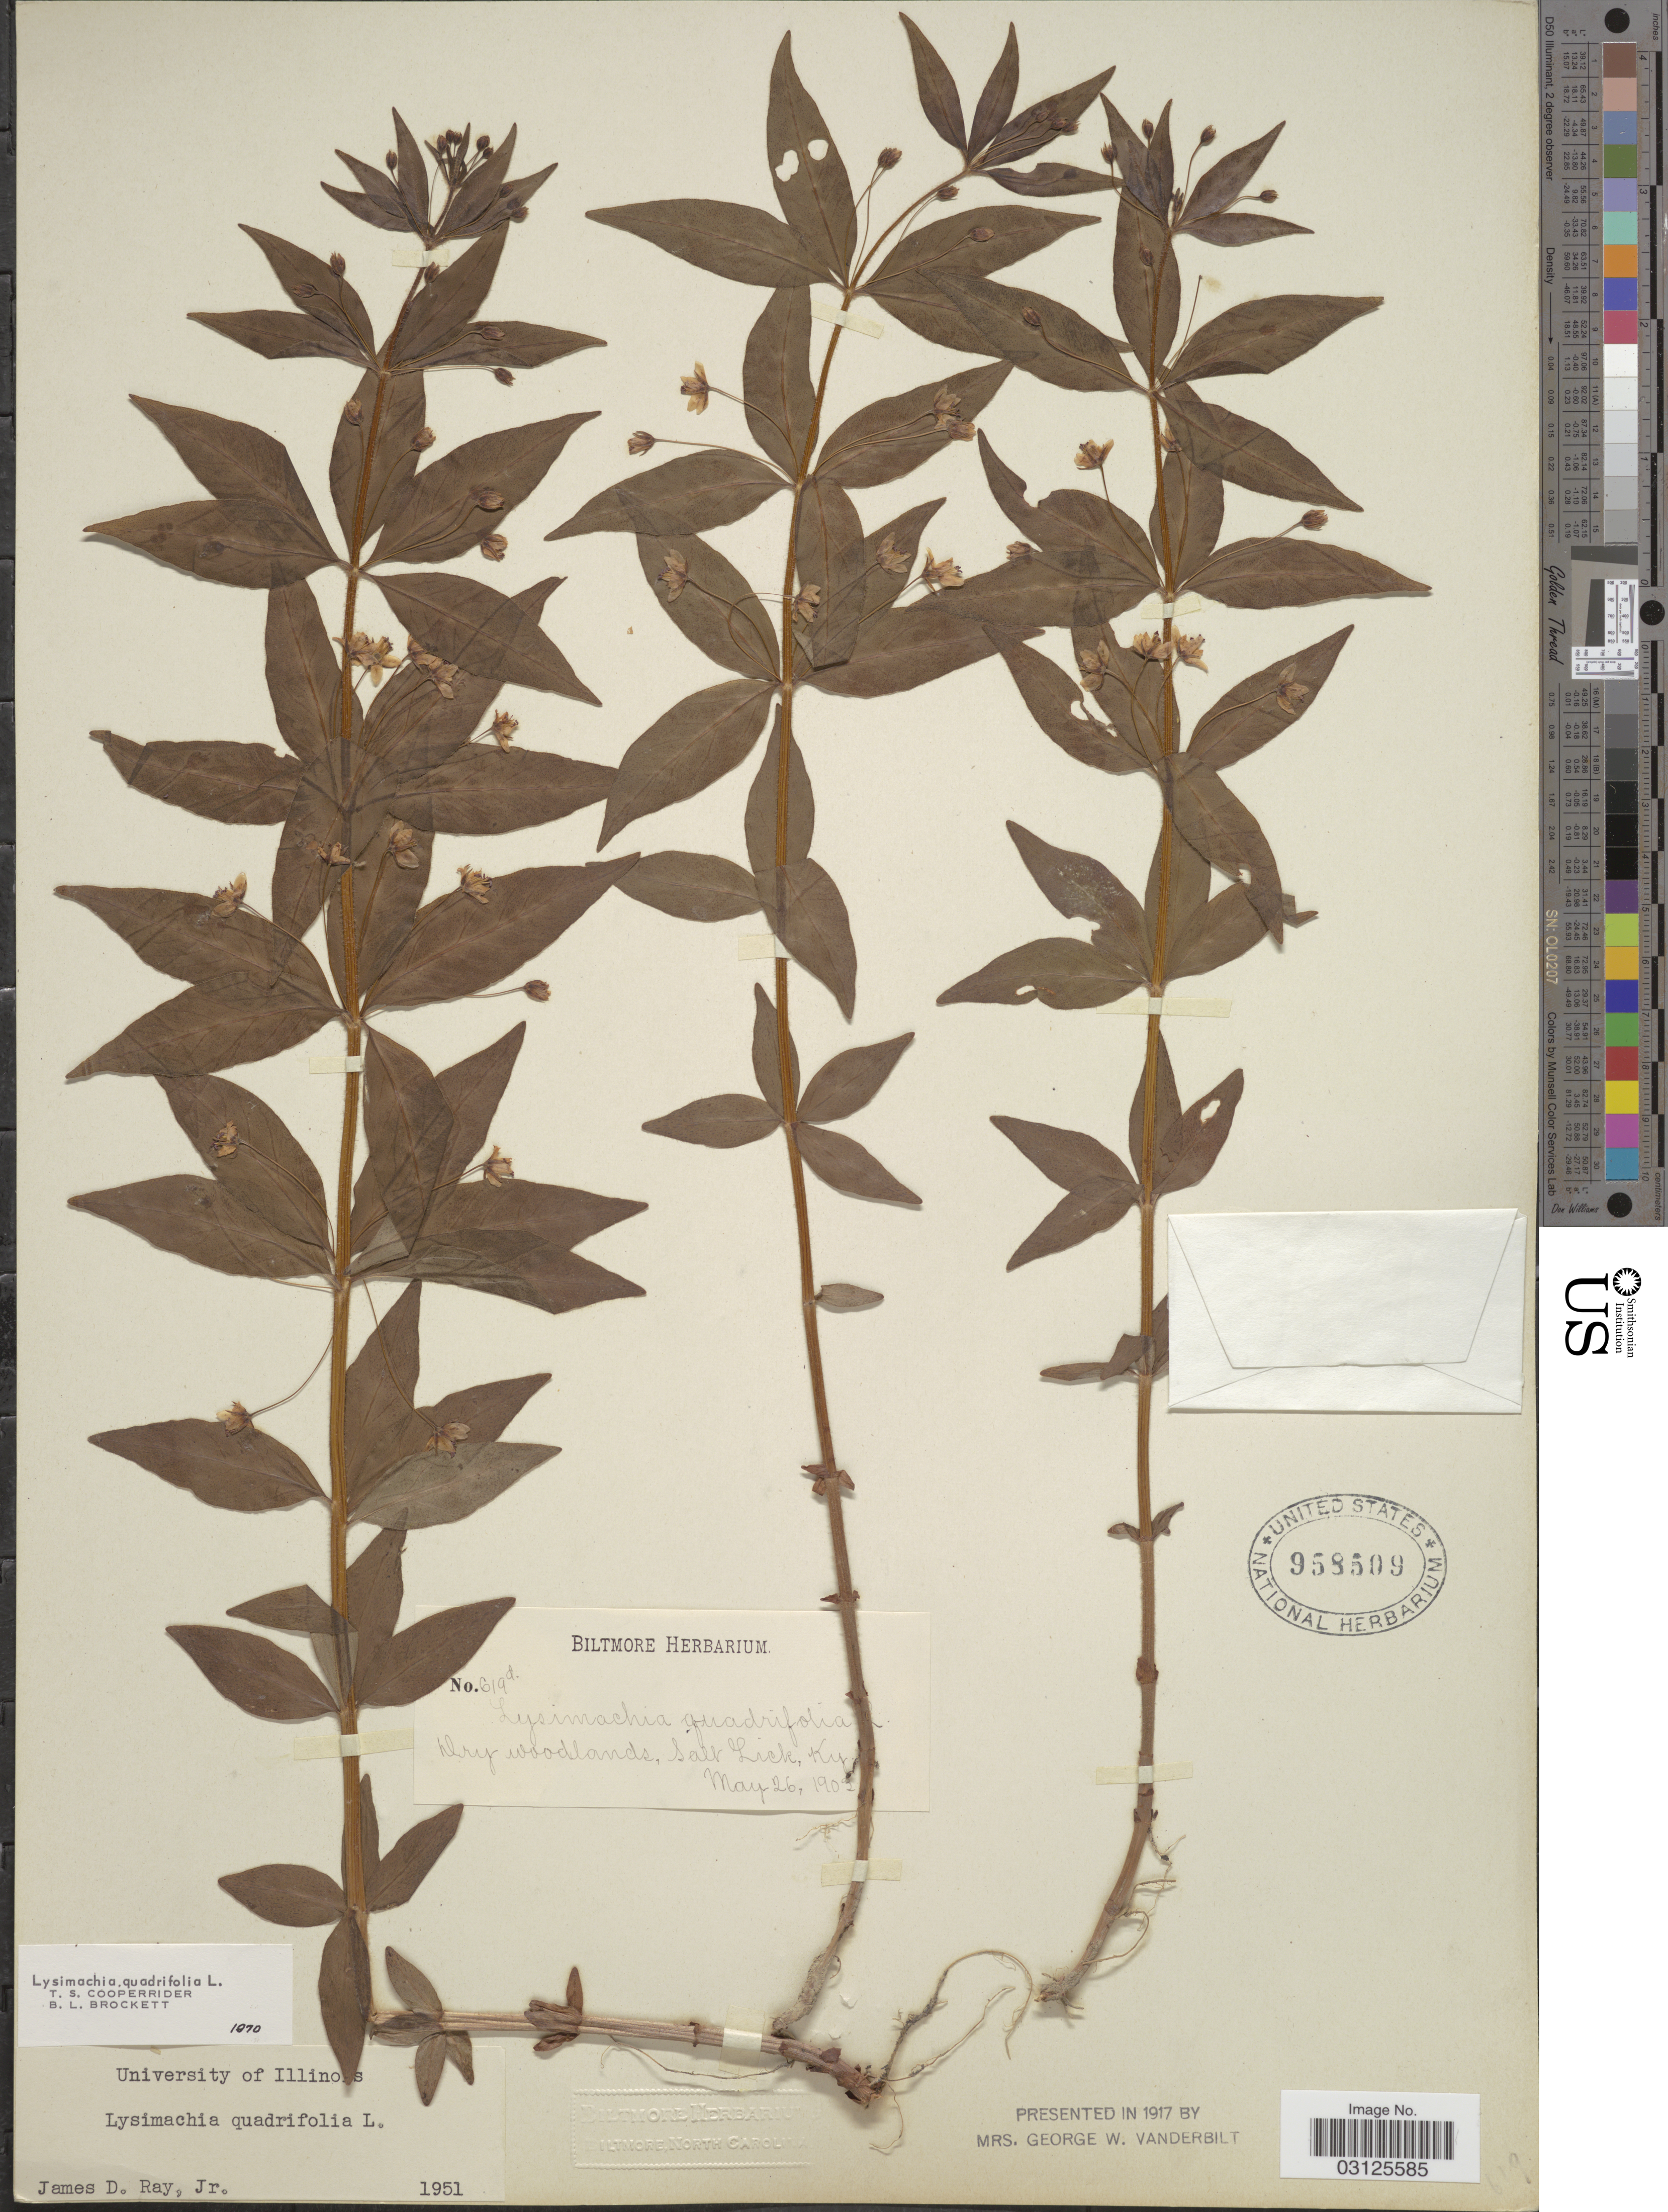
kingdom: Plantae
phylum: Tracheophyta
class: Magnoliopsida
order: Ericales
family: Primulaceae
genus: Lysimachia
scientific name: Lysimachia quadrifolia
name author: L.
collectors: ex herb. Biltmore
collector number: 619d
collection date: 1902-05-26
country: United States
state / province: Kentucky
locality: Dry woodlands, Salt Lick.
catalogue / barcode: US 958509